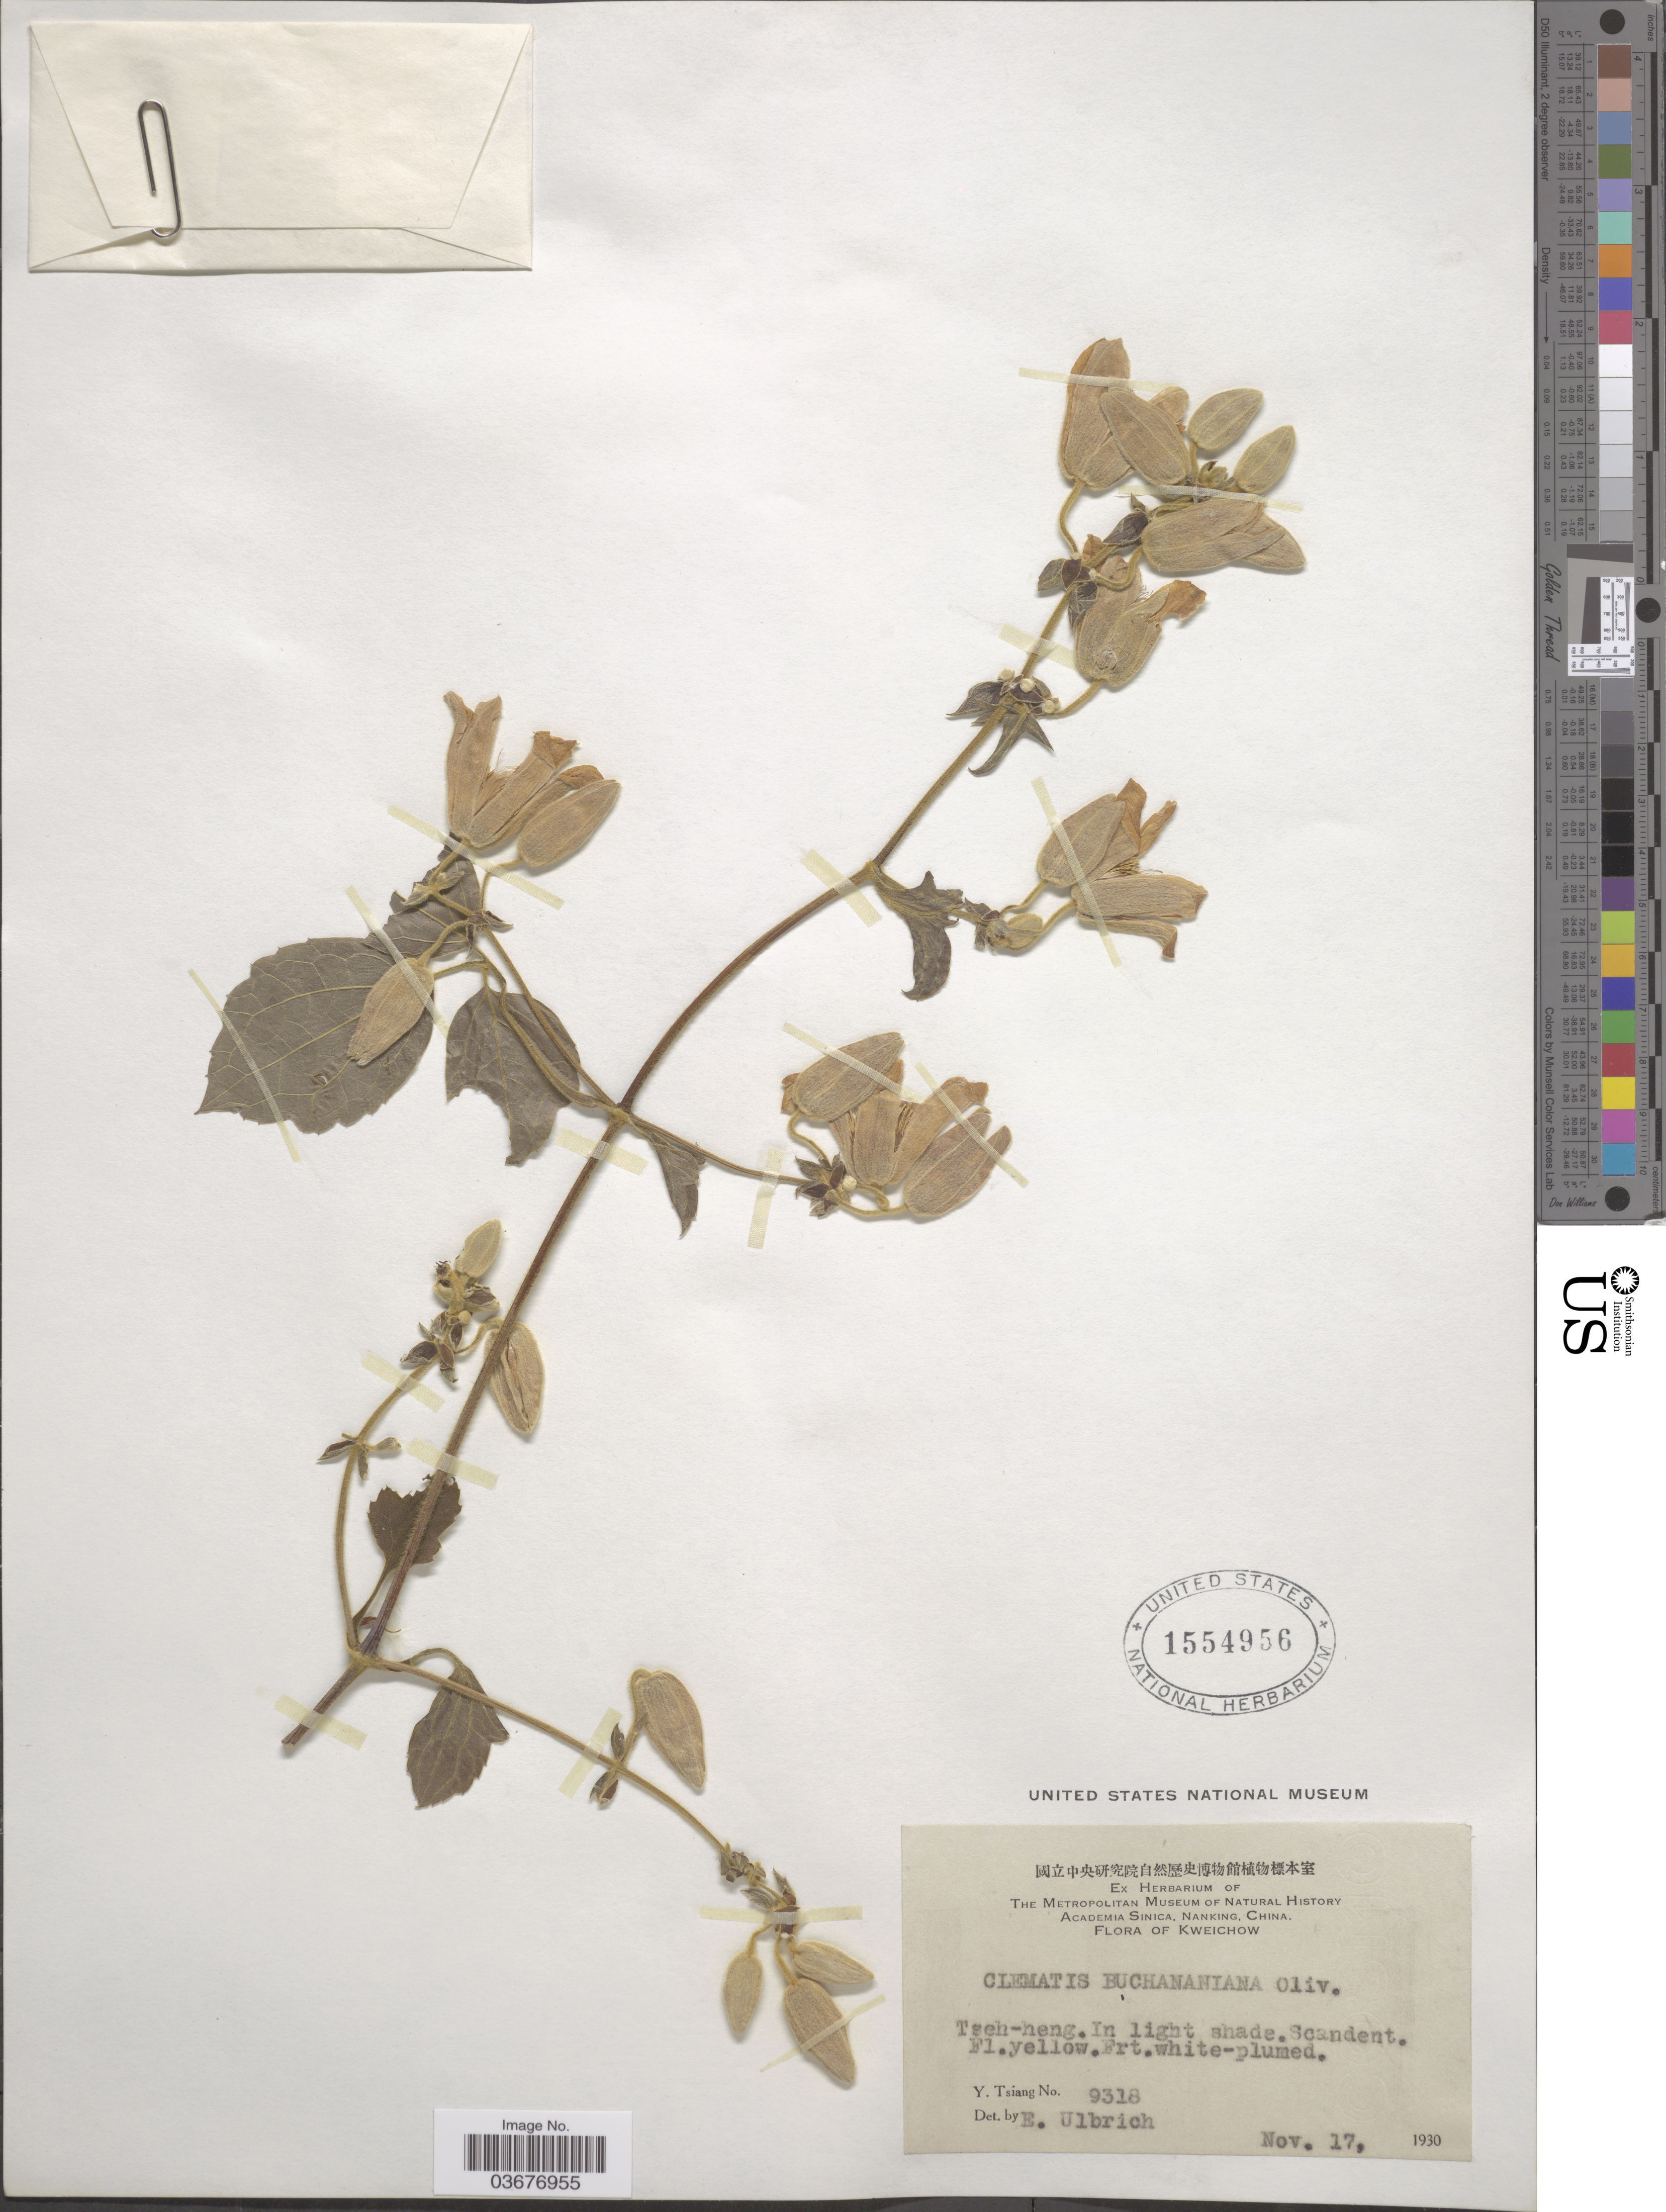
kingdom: Plantae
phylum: Tracheophyta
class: Magnoliopsida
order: Ranunculales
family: Ranunculaceae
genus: Clematis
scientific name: Clematis buchananiana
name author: DC.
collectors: Y. Tsiang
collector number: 9318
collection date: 1930-11-17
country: China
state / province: Guizhou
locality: Kweichow. Tseh-heng.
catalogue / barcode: US 1554956